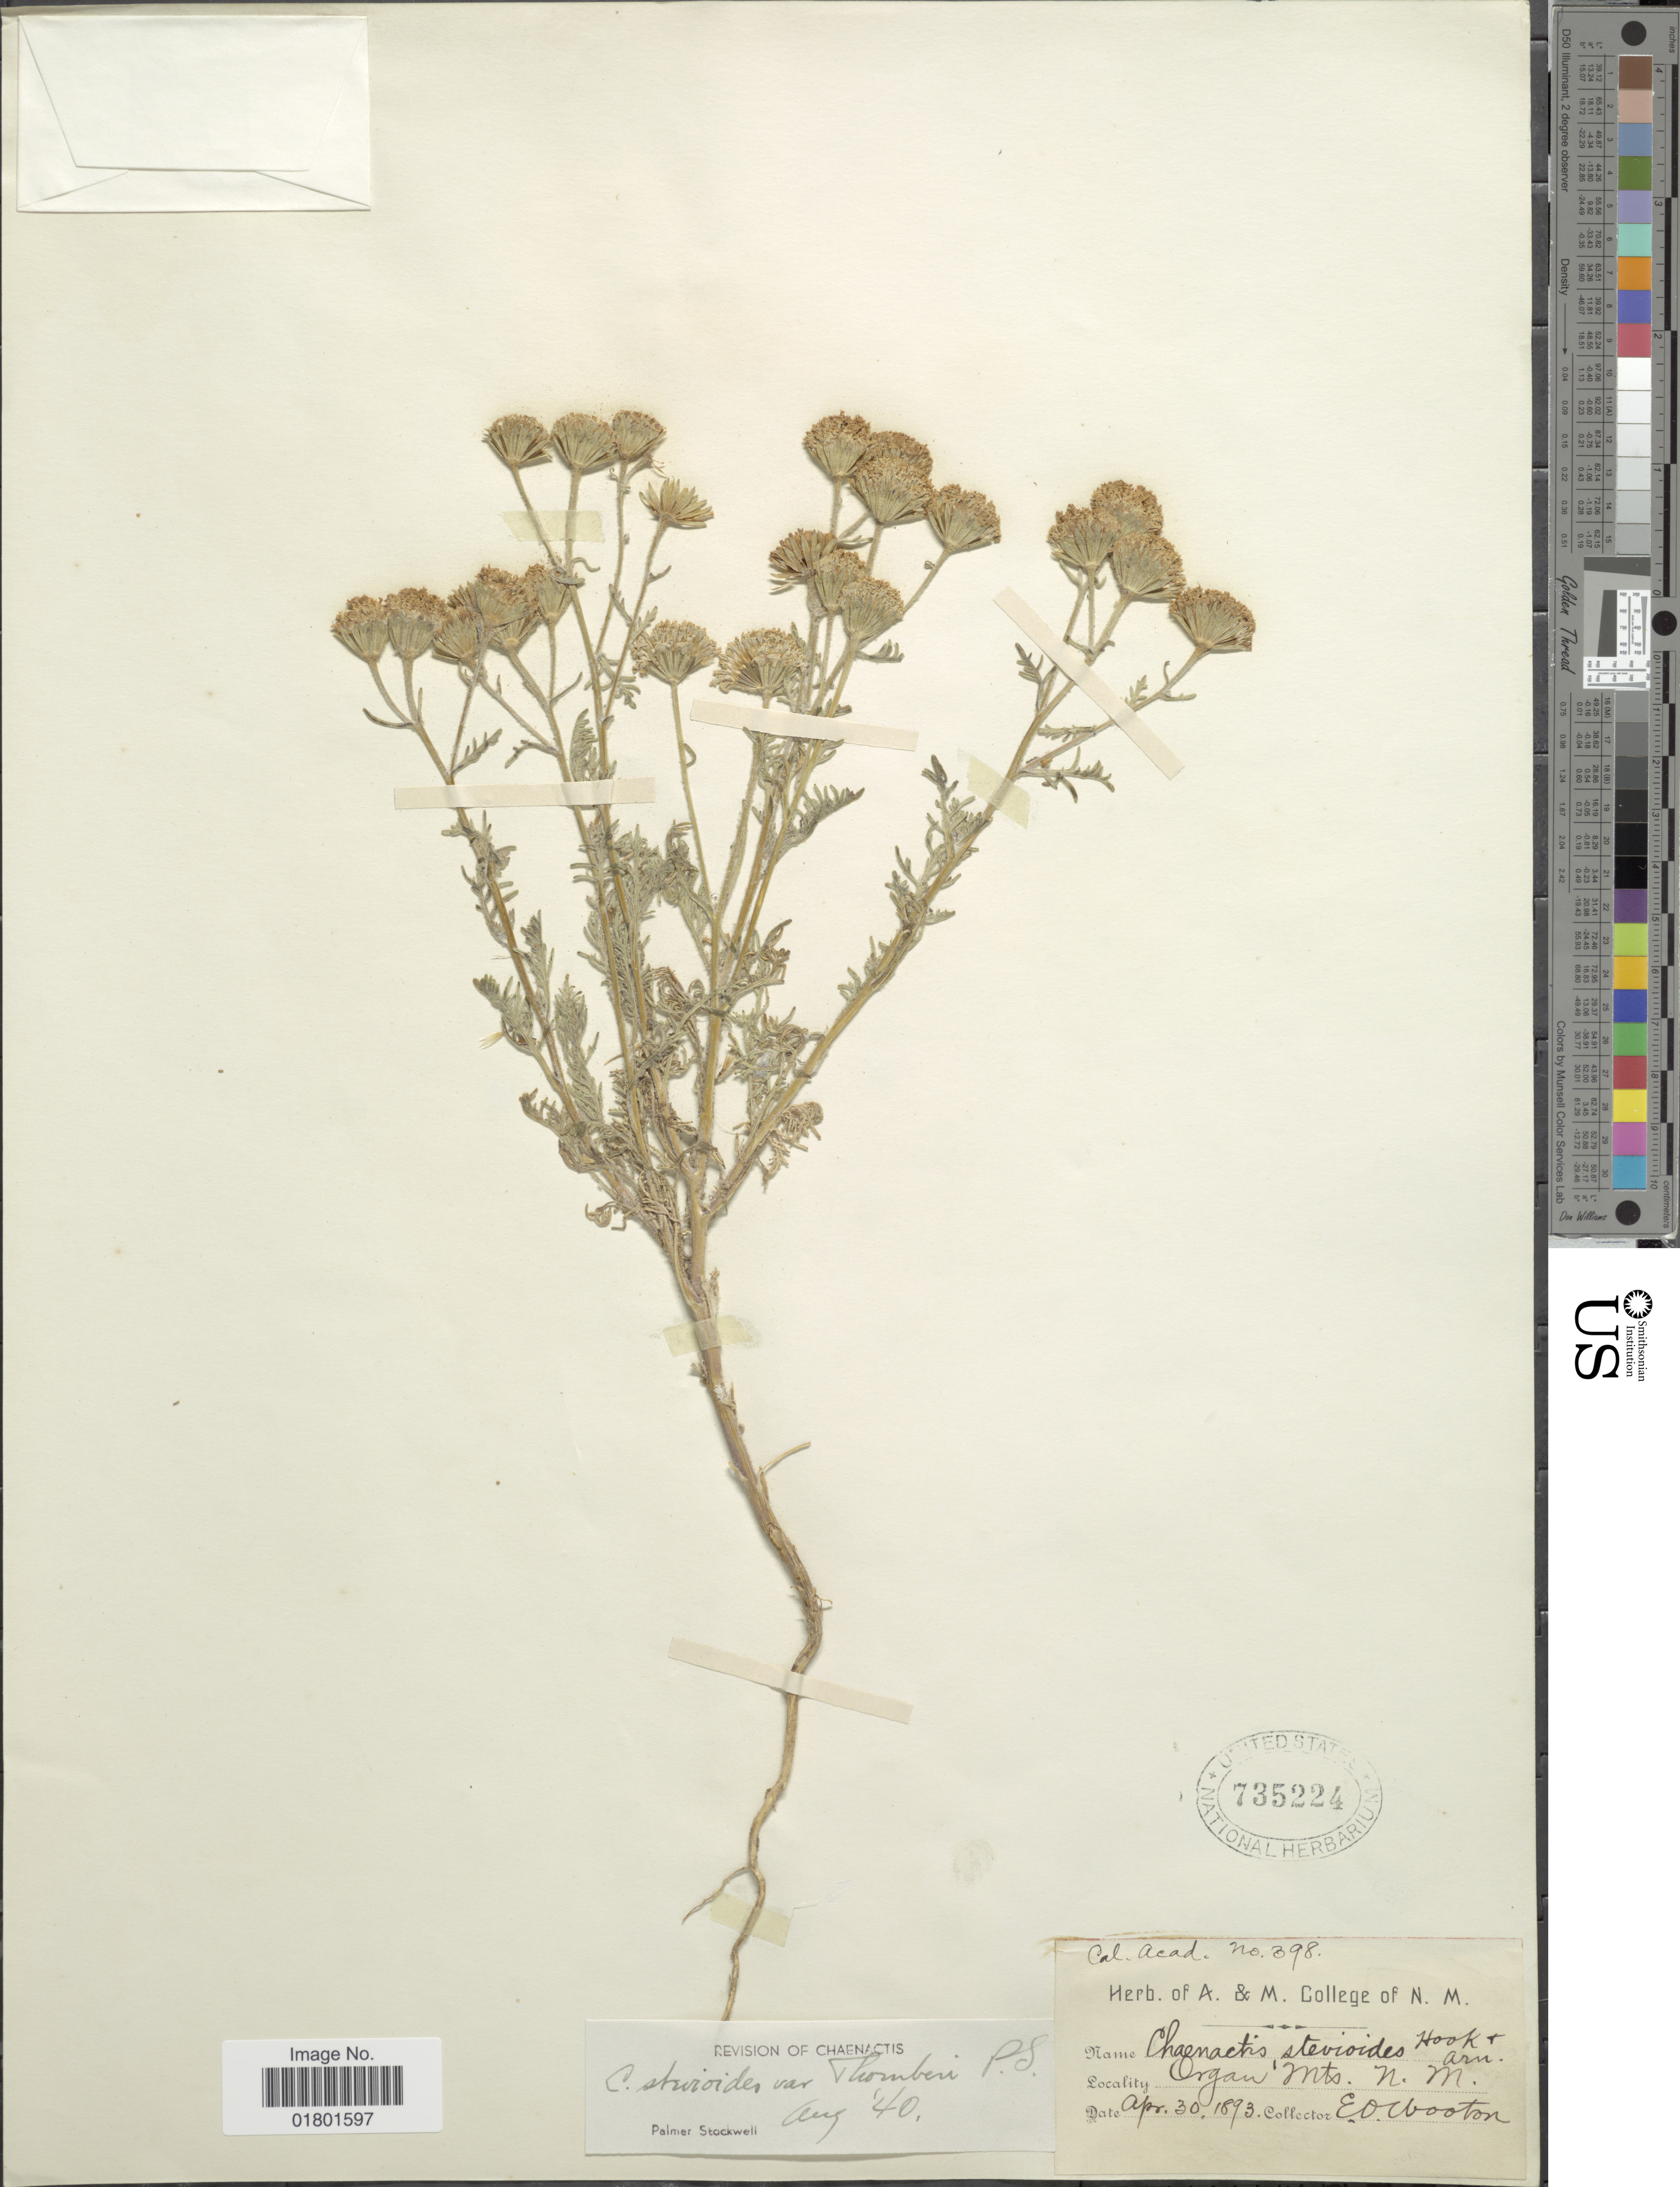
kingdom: Plantae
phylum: Tracheophyta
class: Magnoliopsida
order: Asterales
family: Asteraceae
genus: Chaenactis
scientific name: Chaenactis stevioides var. thornberi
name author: Stockw.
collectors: E. O. Wooton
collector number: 398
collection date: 1893-04-30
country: United States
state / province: New Mexico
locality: Organ Mts., N. M.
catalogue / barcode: US 735224